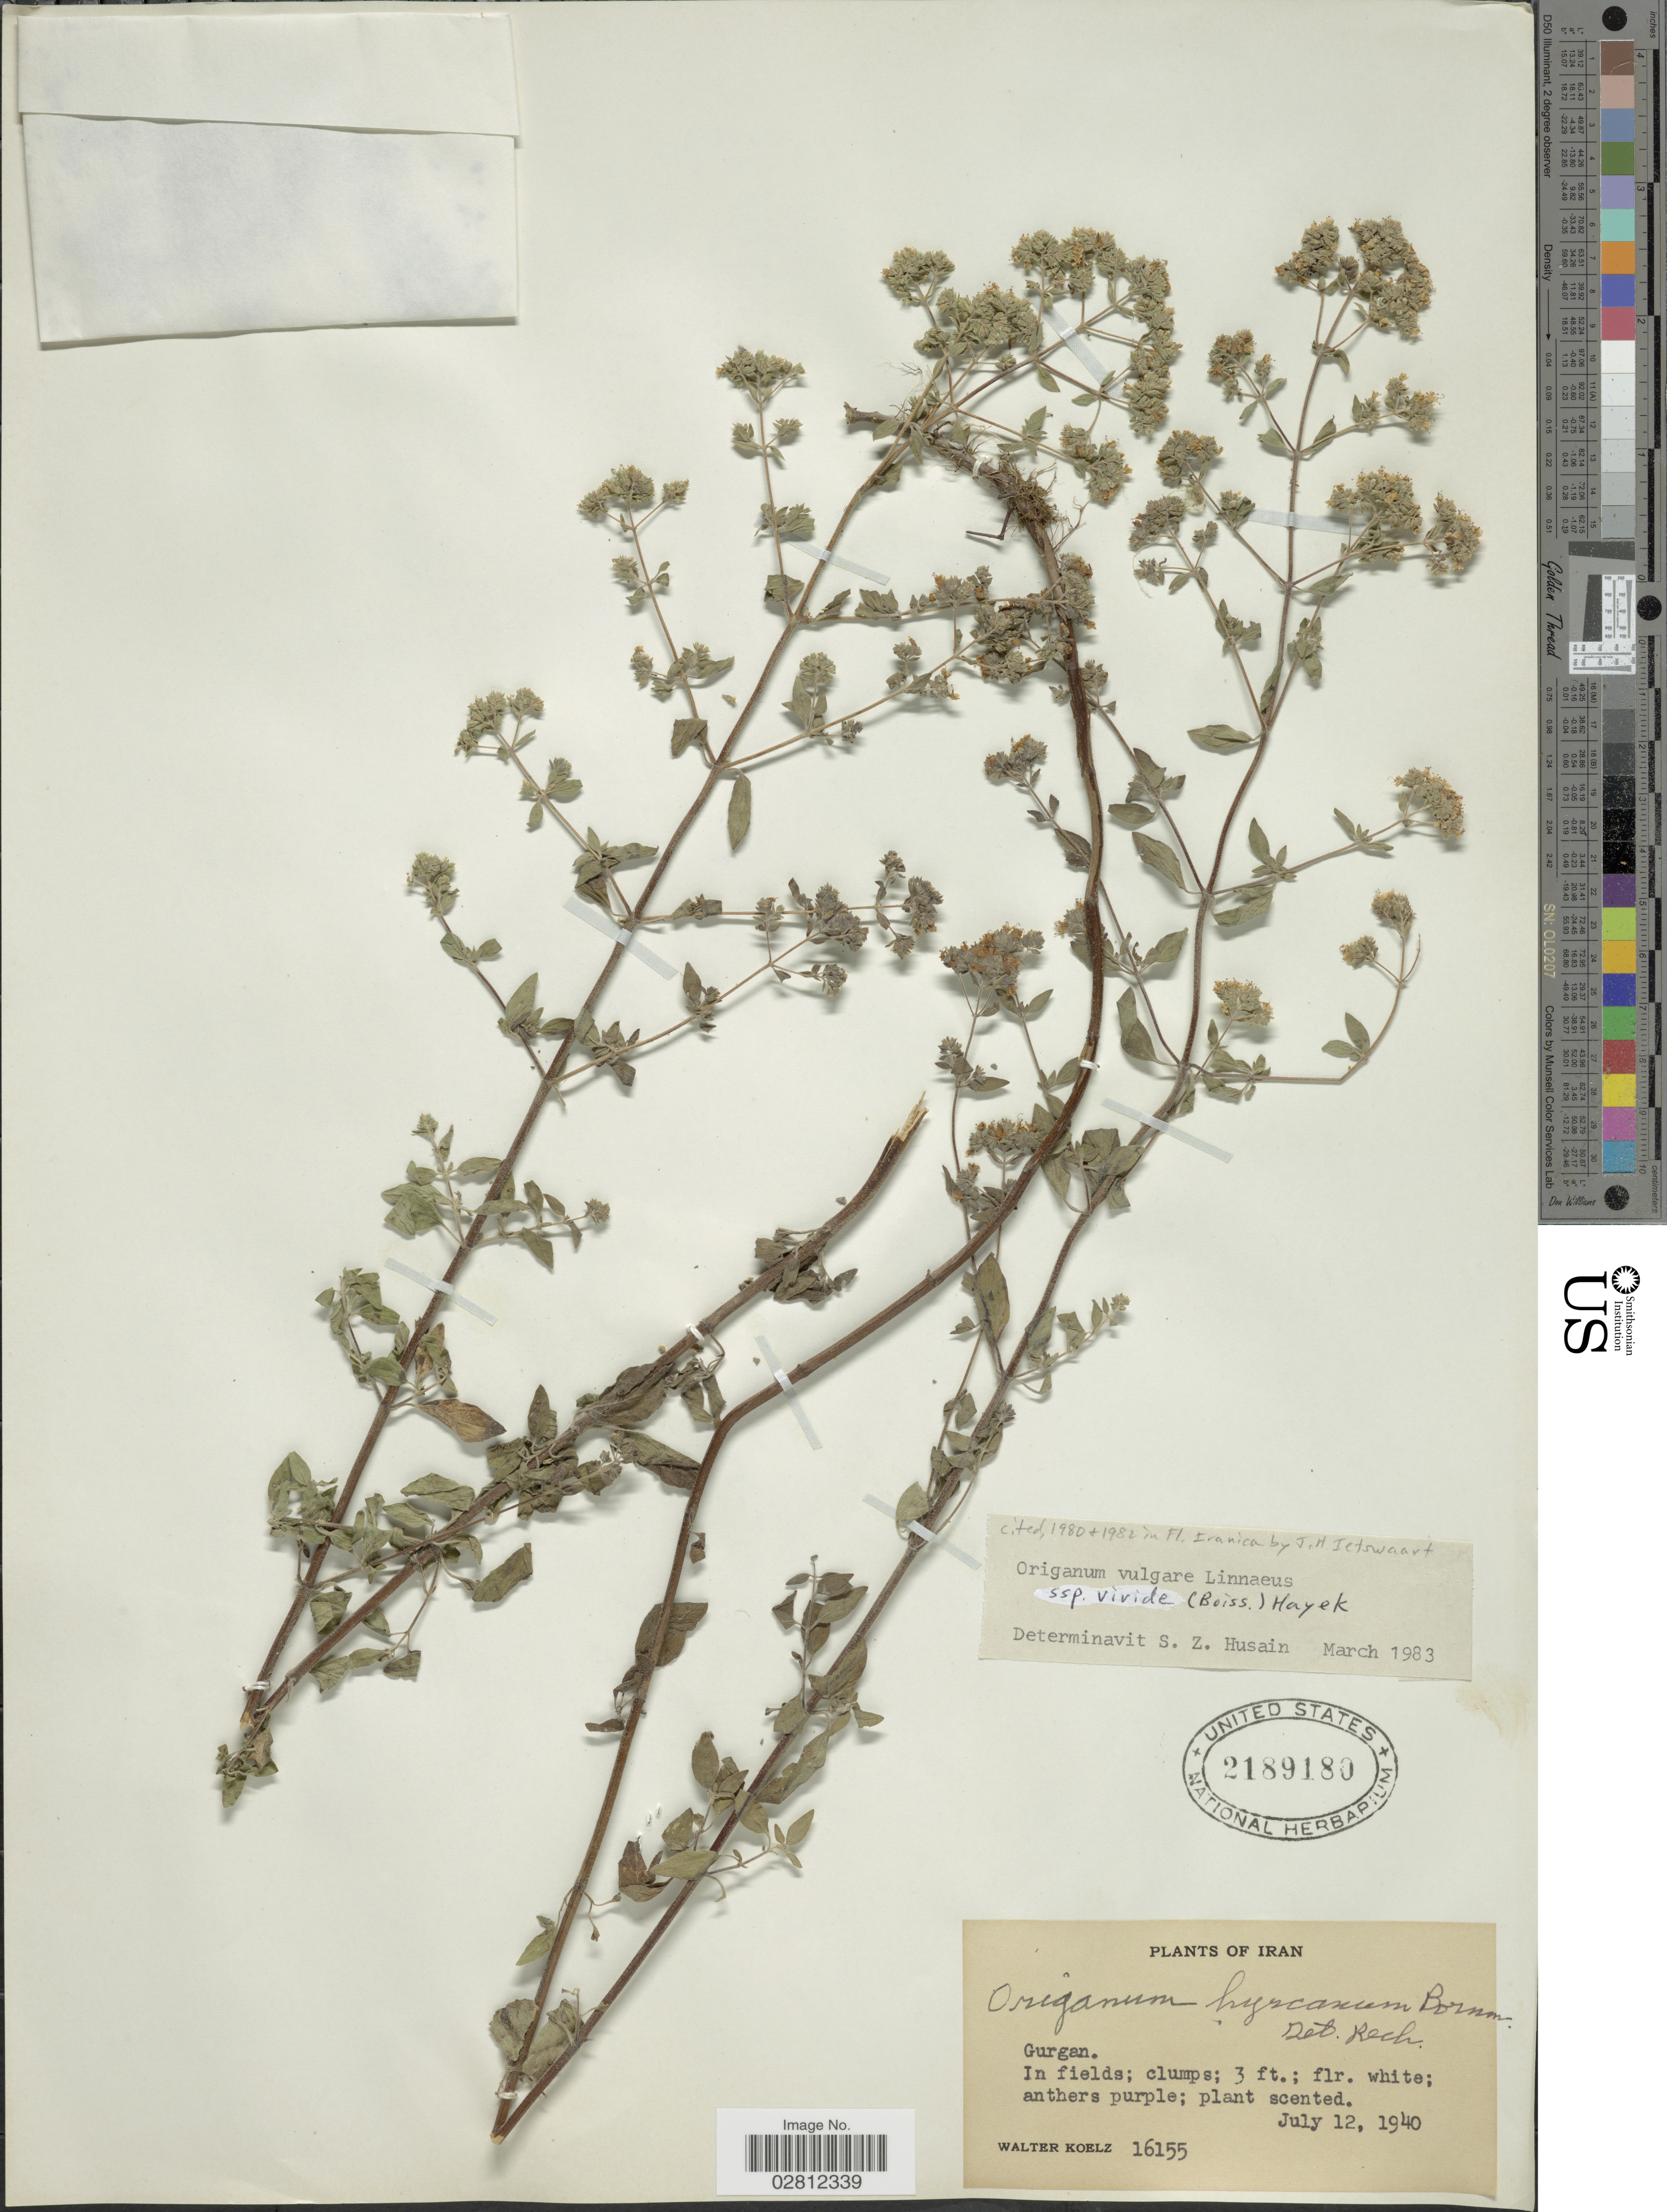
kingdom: Plantae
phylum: Tracheophyta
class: Magnoliopsida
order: Lamiales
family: Lamiaceae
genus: Origanum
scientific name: Origanum vulgare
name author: L.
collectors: W. N. Koelz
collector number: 16155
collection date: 1940-07-12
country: Iran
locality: Gurgan.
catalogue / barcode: US 2189180